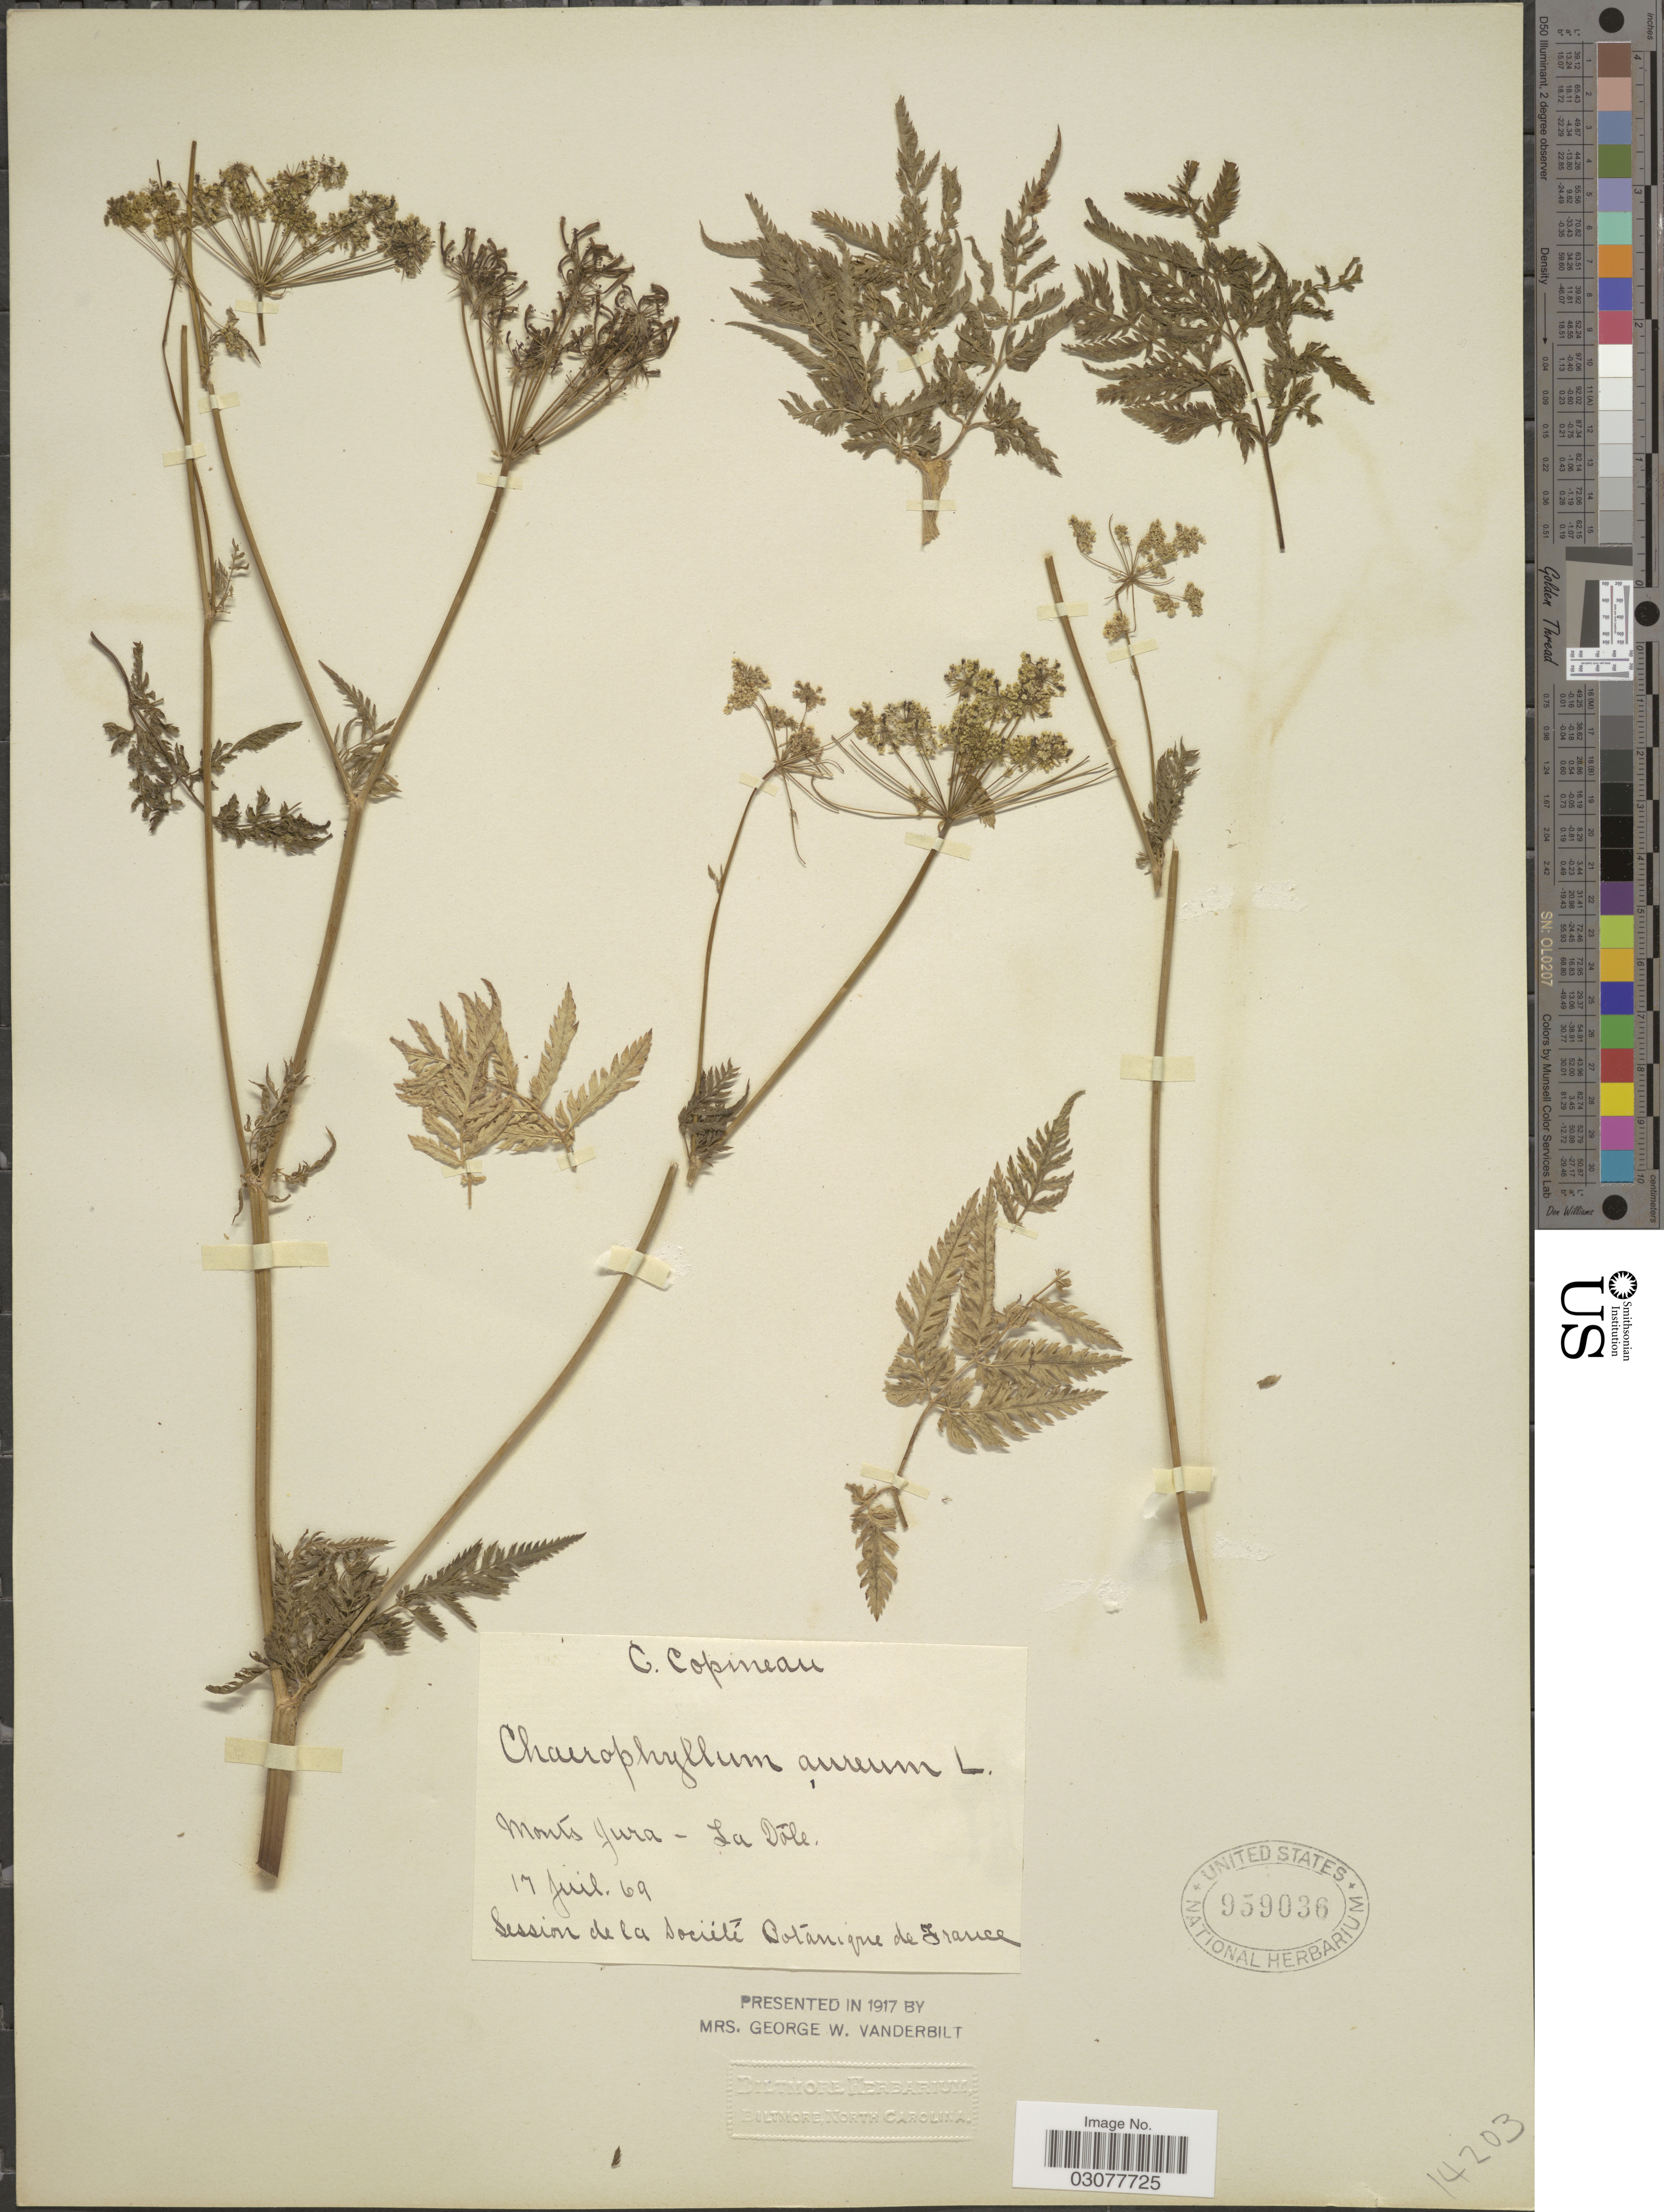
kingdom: Plantae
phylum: Tracheophyta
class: Magnoliopsida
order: Apiales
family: Apiaceae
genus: Chaerophyllum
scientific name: Chaerophyllum aureum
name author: L.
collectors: C. Copineau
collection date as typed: Transcribed d/m/y: 17/7/69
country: France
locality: Monts Jura - La Dóle.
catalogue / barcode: US 959036